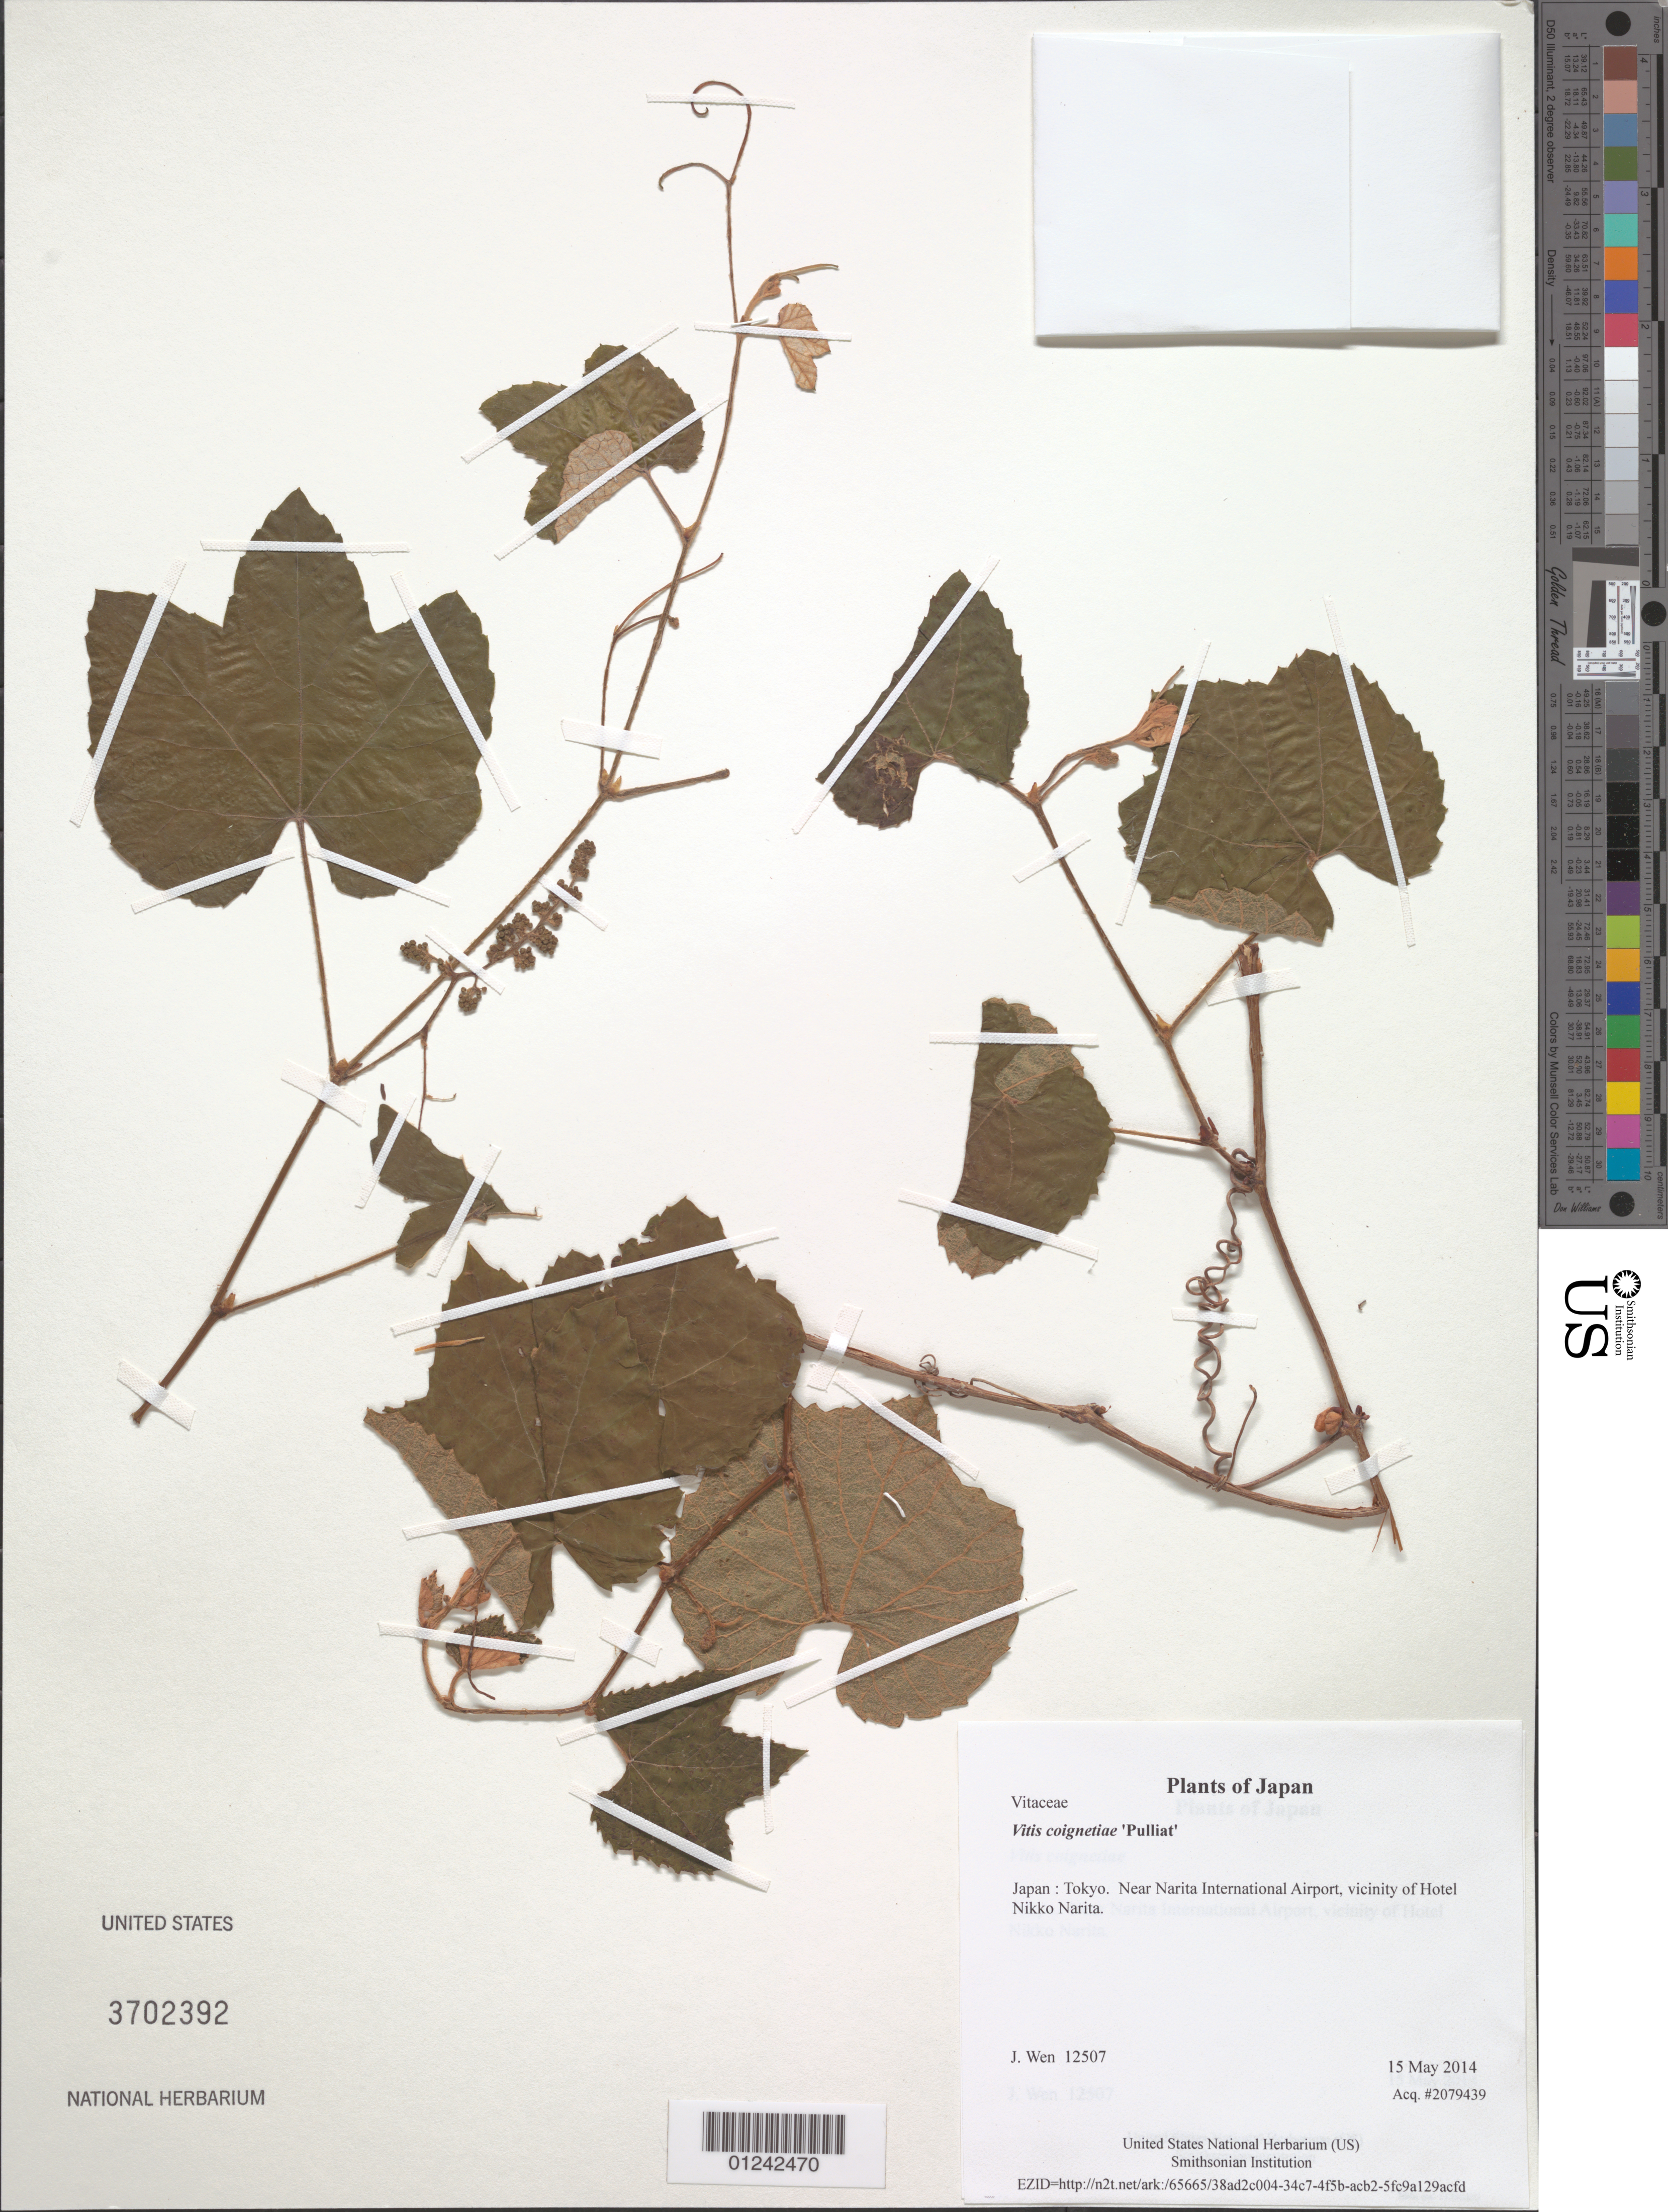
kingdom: Plantae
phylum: Tracheophyta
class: Magnoliopsida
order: Vitales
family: Vitaceae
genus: Vitis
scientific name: Vitis coignetiae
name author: Pulliat ex Planch.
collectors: J. Wen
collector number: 12507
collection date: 2014-05-15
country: Japan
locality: Tokyo. Near Narita International Airport, vicinity of Hotel Nikko Narita.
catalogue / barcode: US 3702392